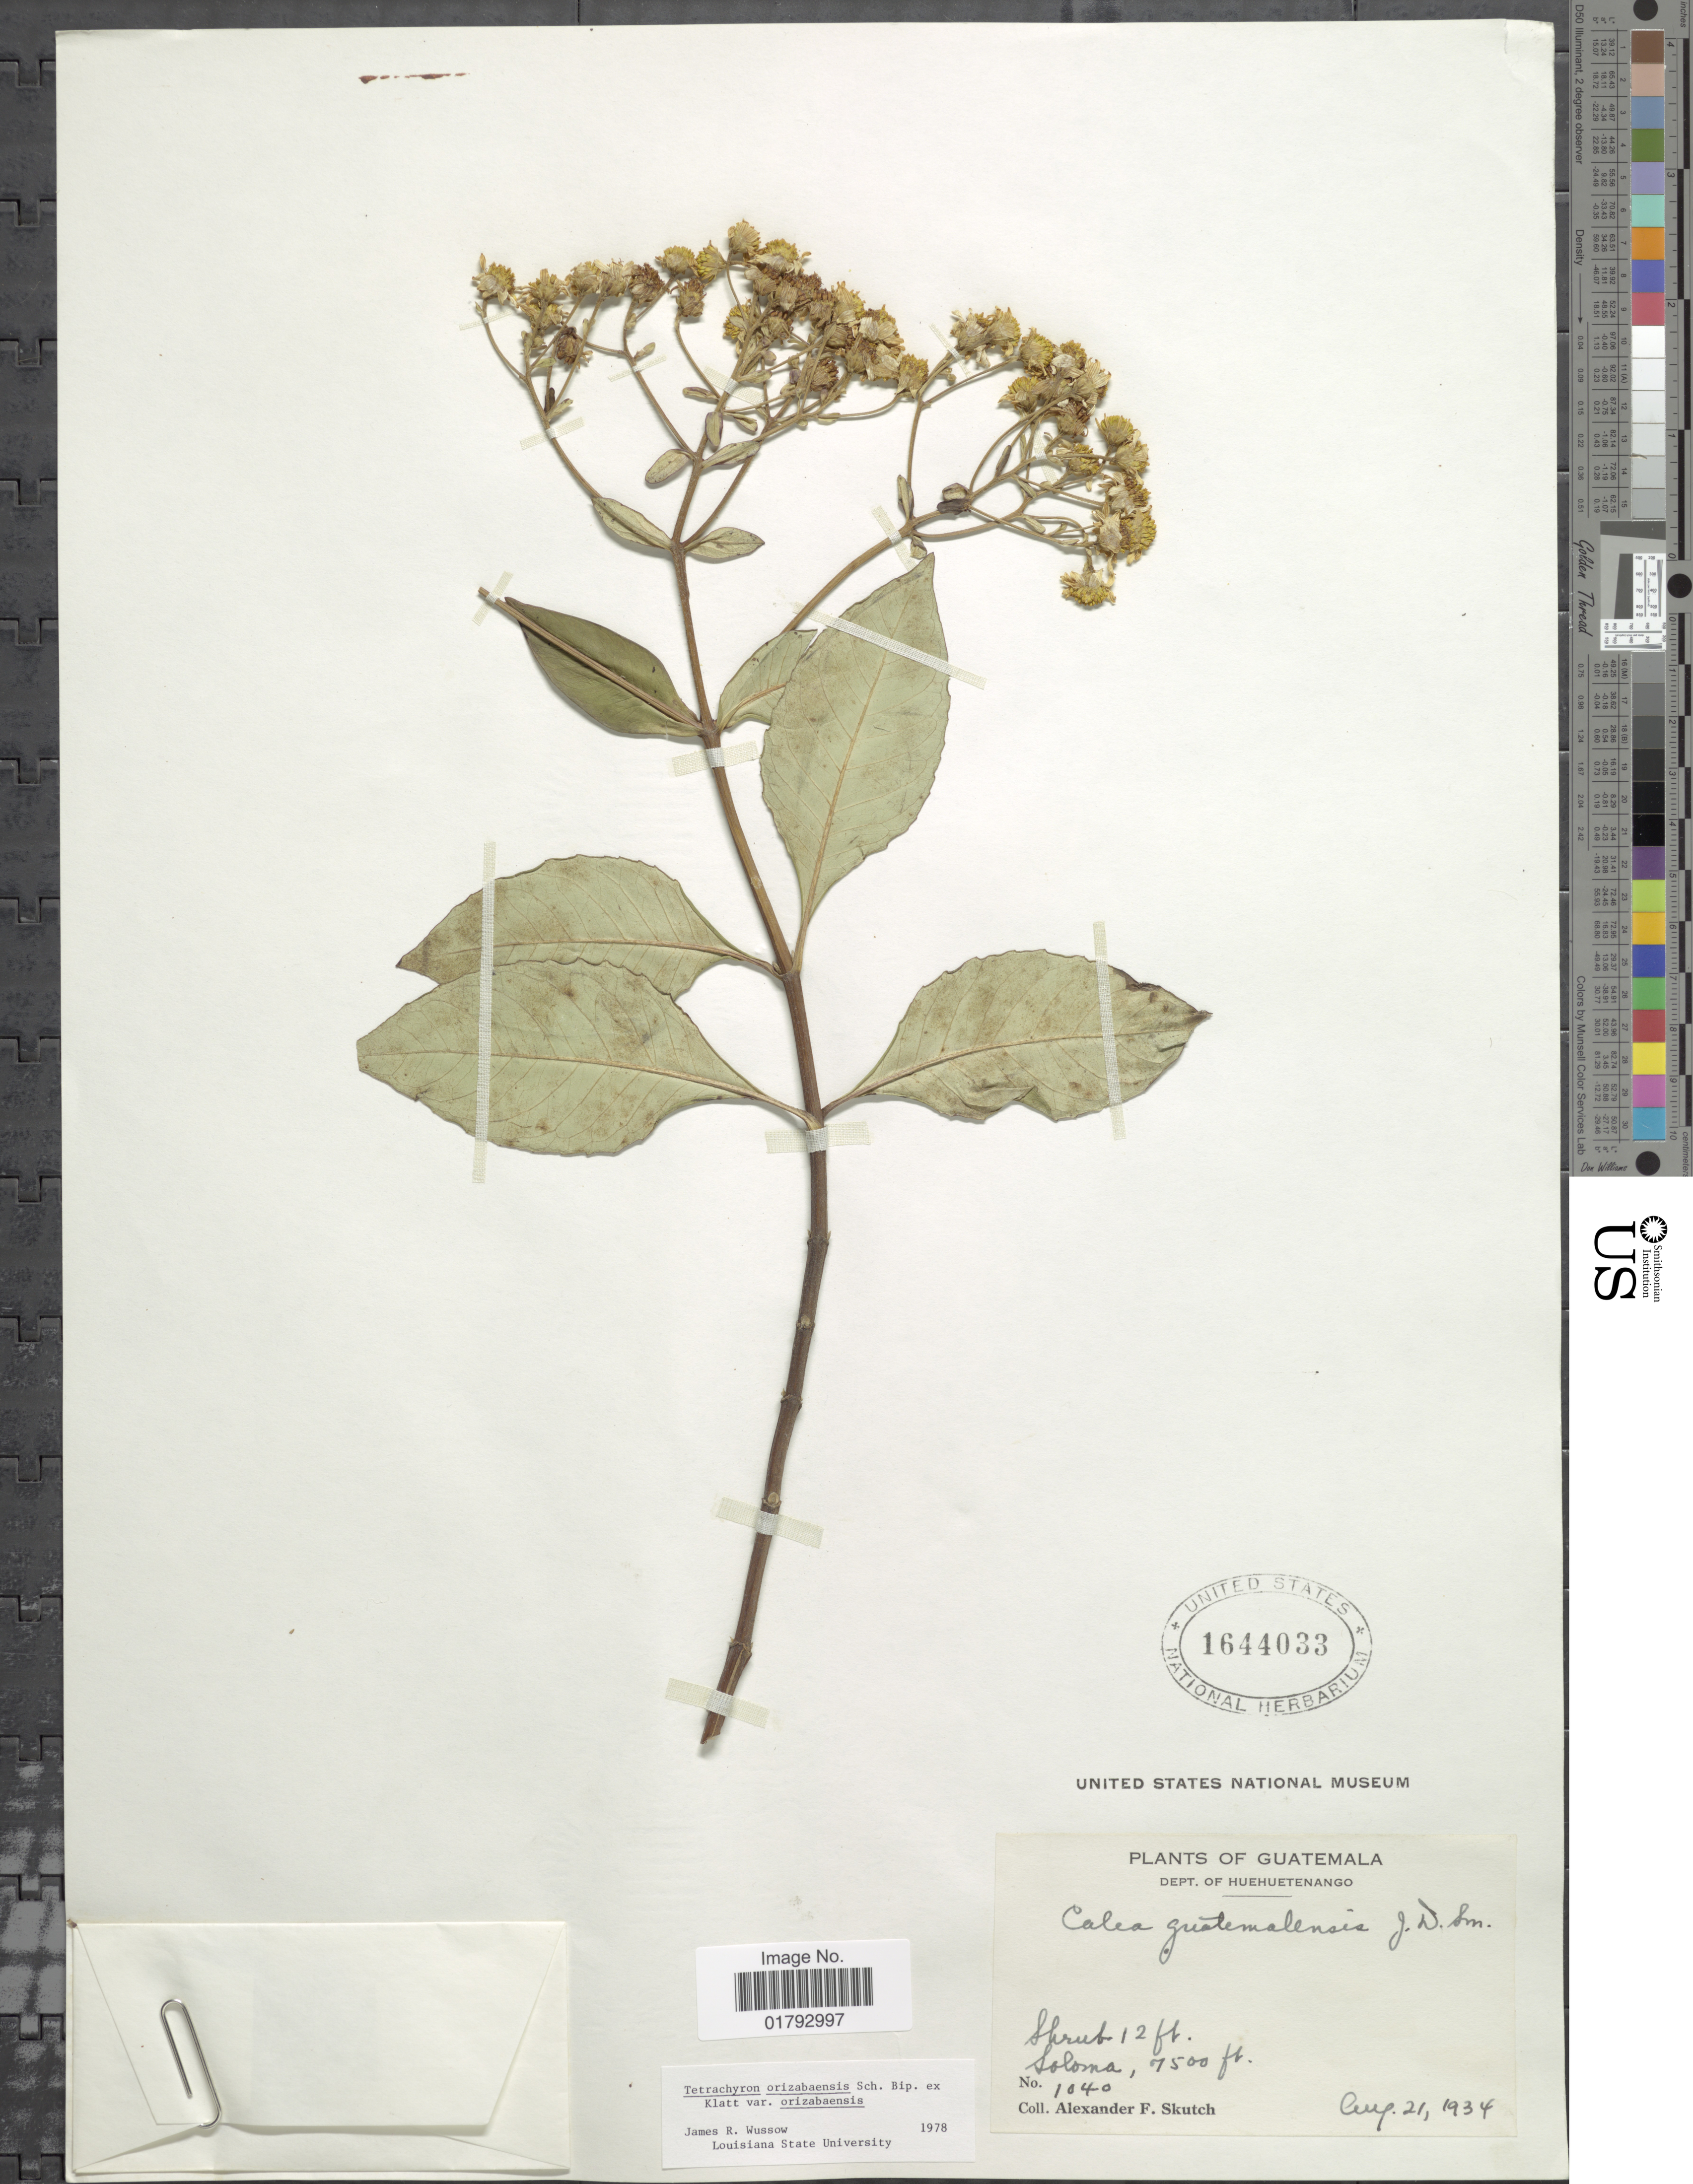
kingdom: Plantae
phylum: Tracheophyta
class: Magnoliopsida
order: Asterales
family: Asteraceae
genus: Tetrachyron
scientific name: Tetrachyron orizabensis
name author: (Klatt) Wussow &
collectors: A. F. Skutch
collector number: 1040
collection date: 1934-08-21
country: Guatemala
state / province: Huehuetenango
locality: Dept. of Huehuetenango. Solona.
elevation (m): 2286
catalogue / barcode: US 1644033